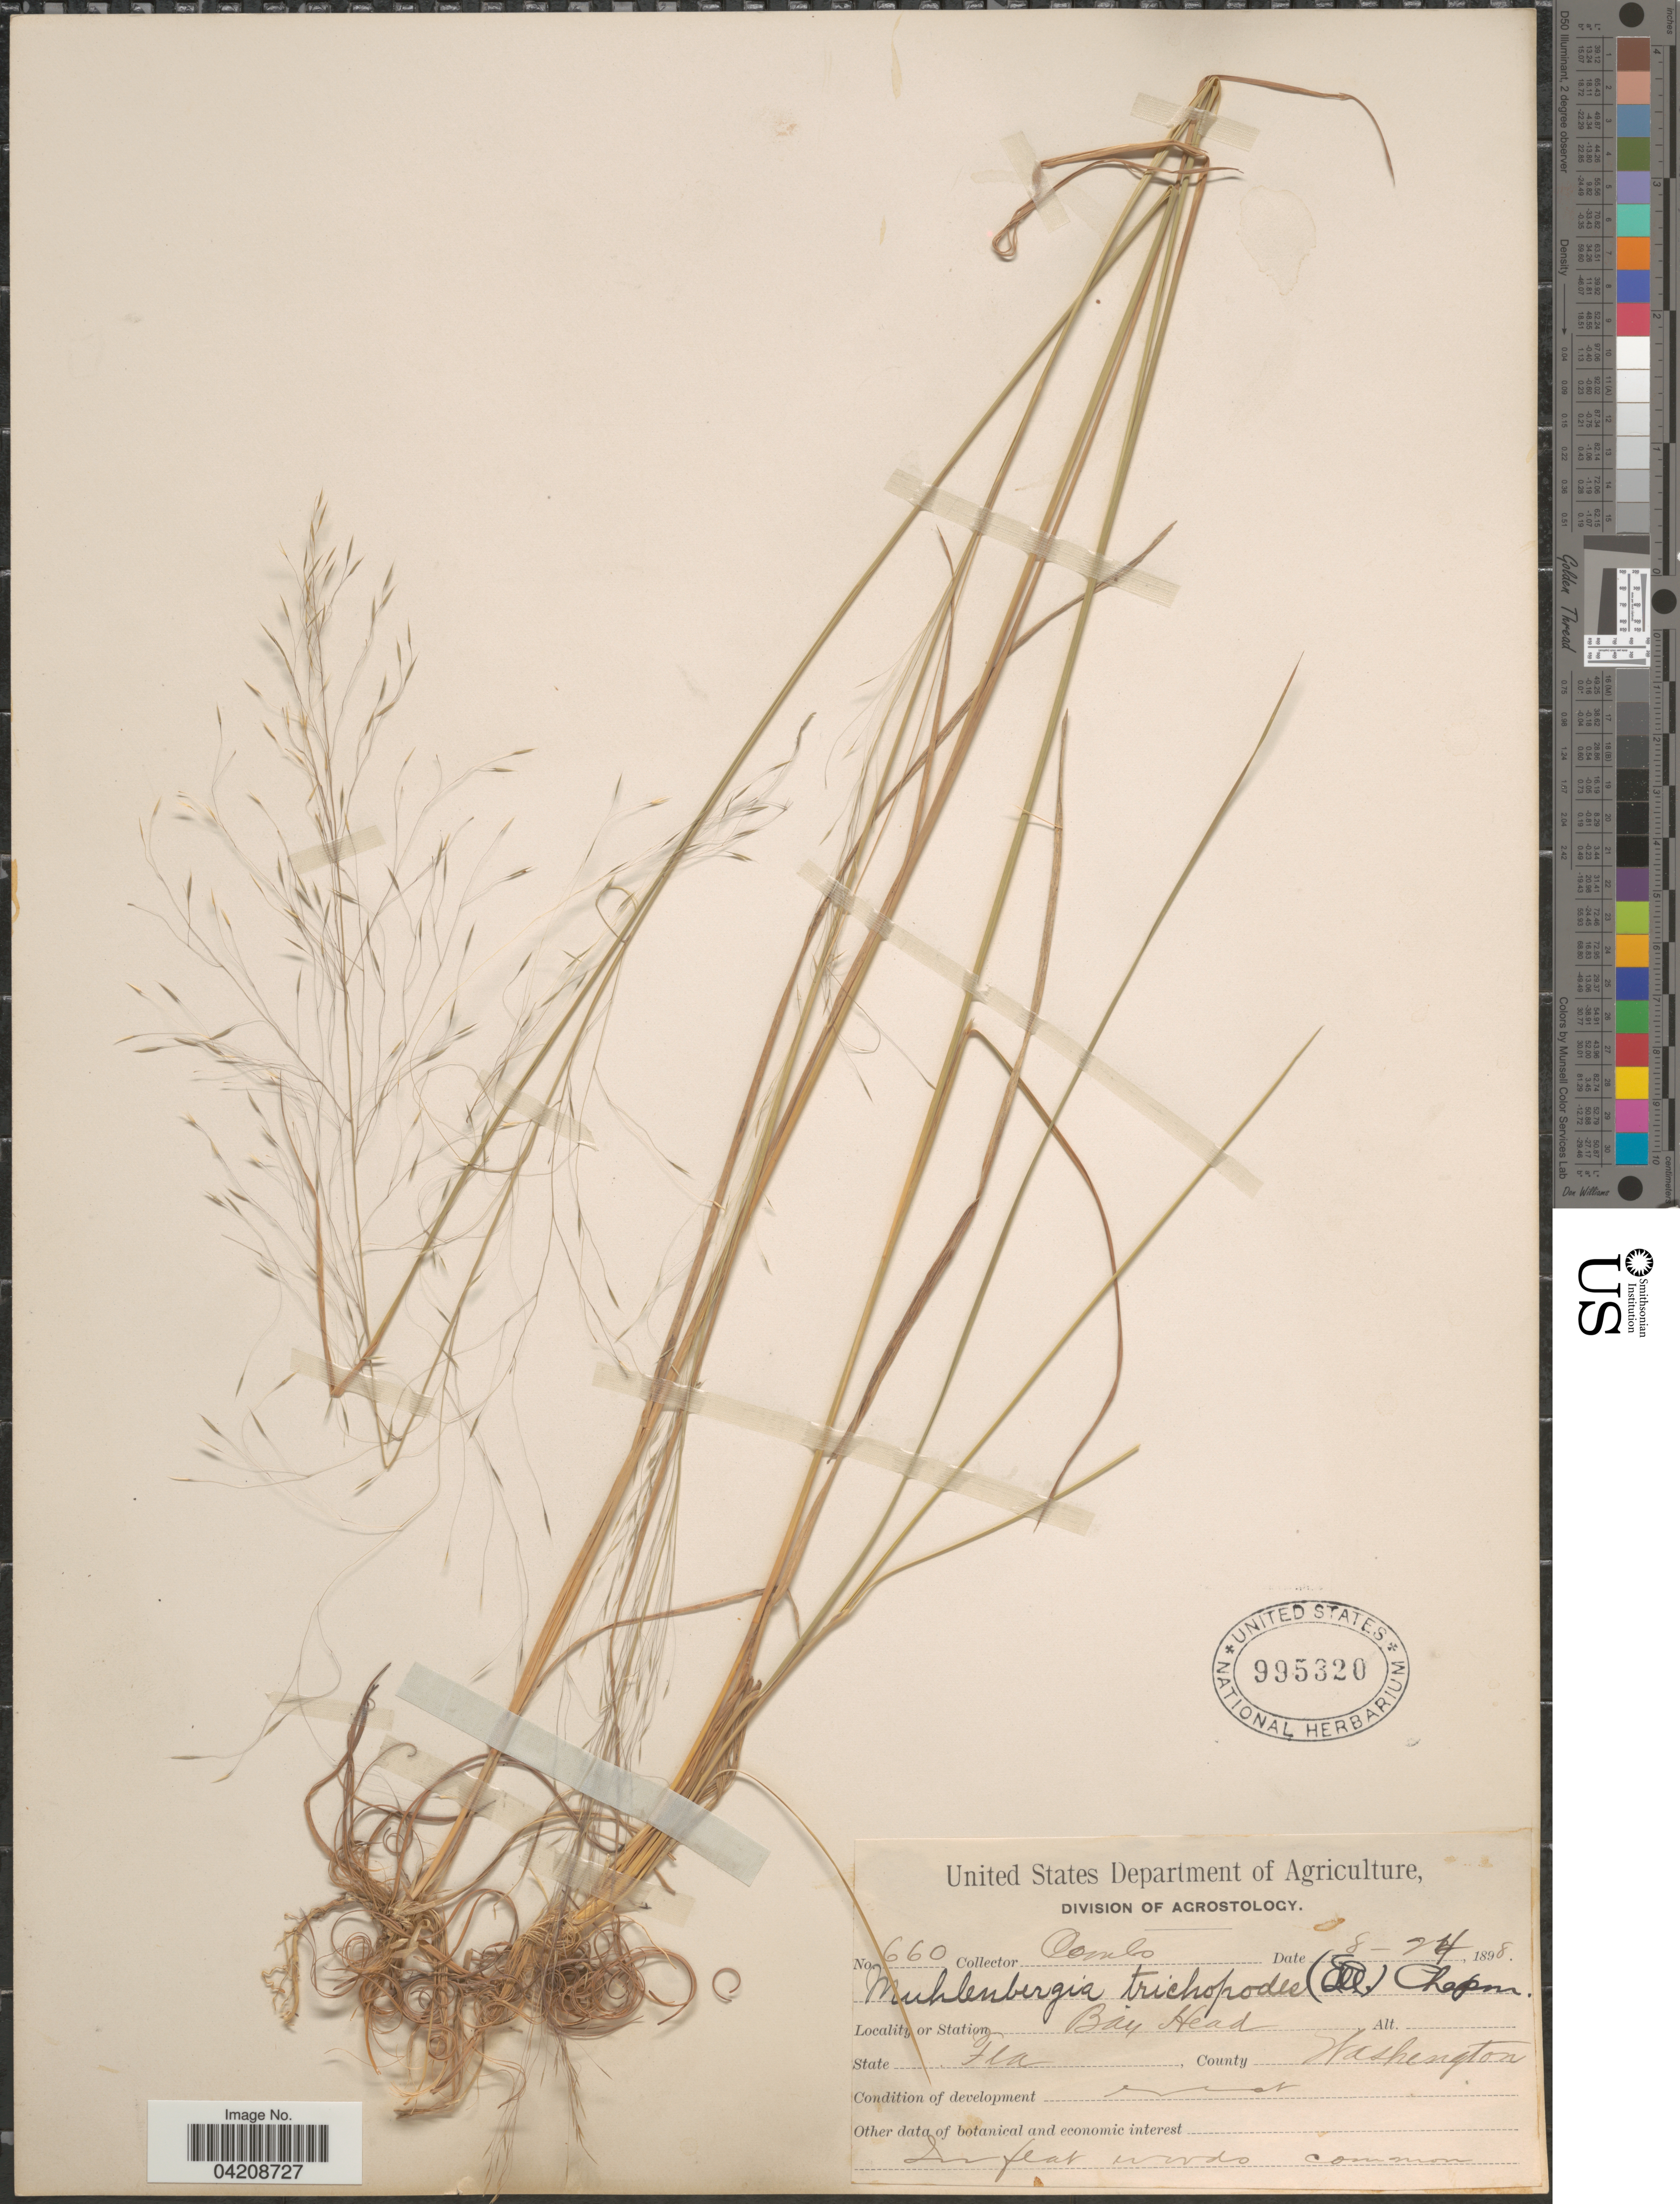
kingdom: Plantae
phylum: Tracheophyta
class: Liliopsida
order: Poales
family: Poaceae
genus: Muhlenbergia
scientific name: Muhlenbergia expansa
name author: Trin.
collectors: -. Combs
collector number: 660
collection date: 1898-08-24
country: United States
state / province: Florida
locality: Bay Head. County Washington.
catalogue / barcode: US 995320